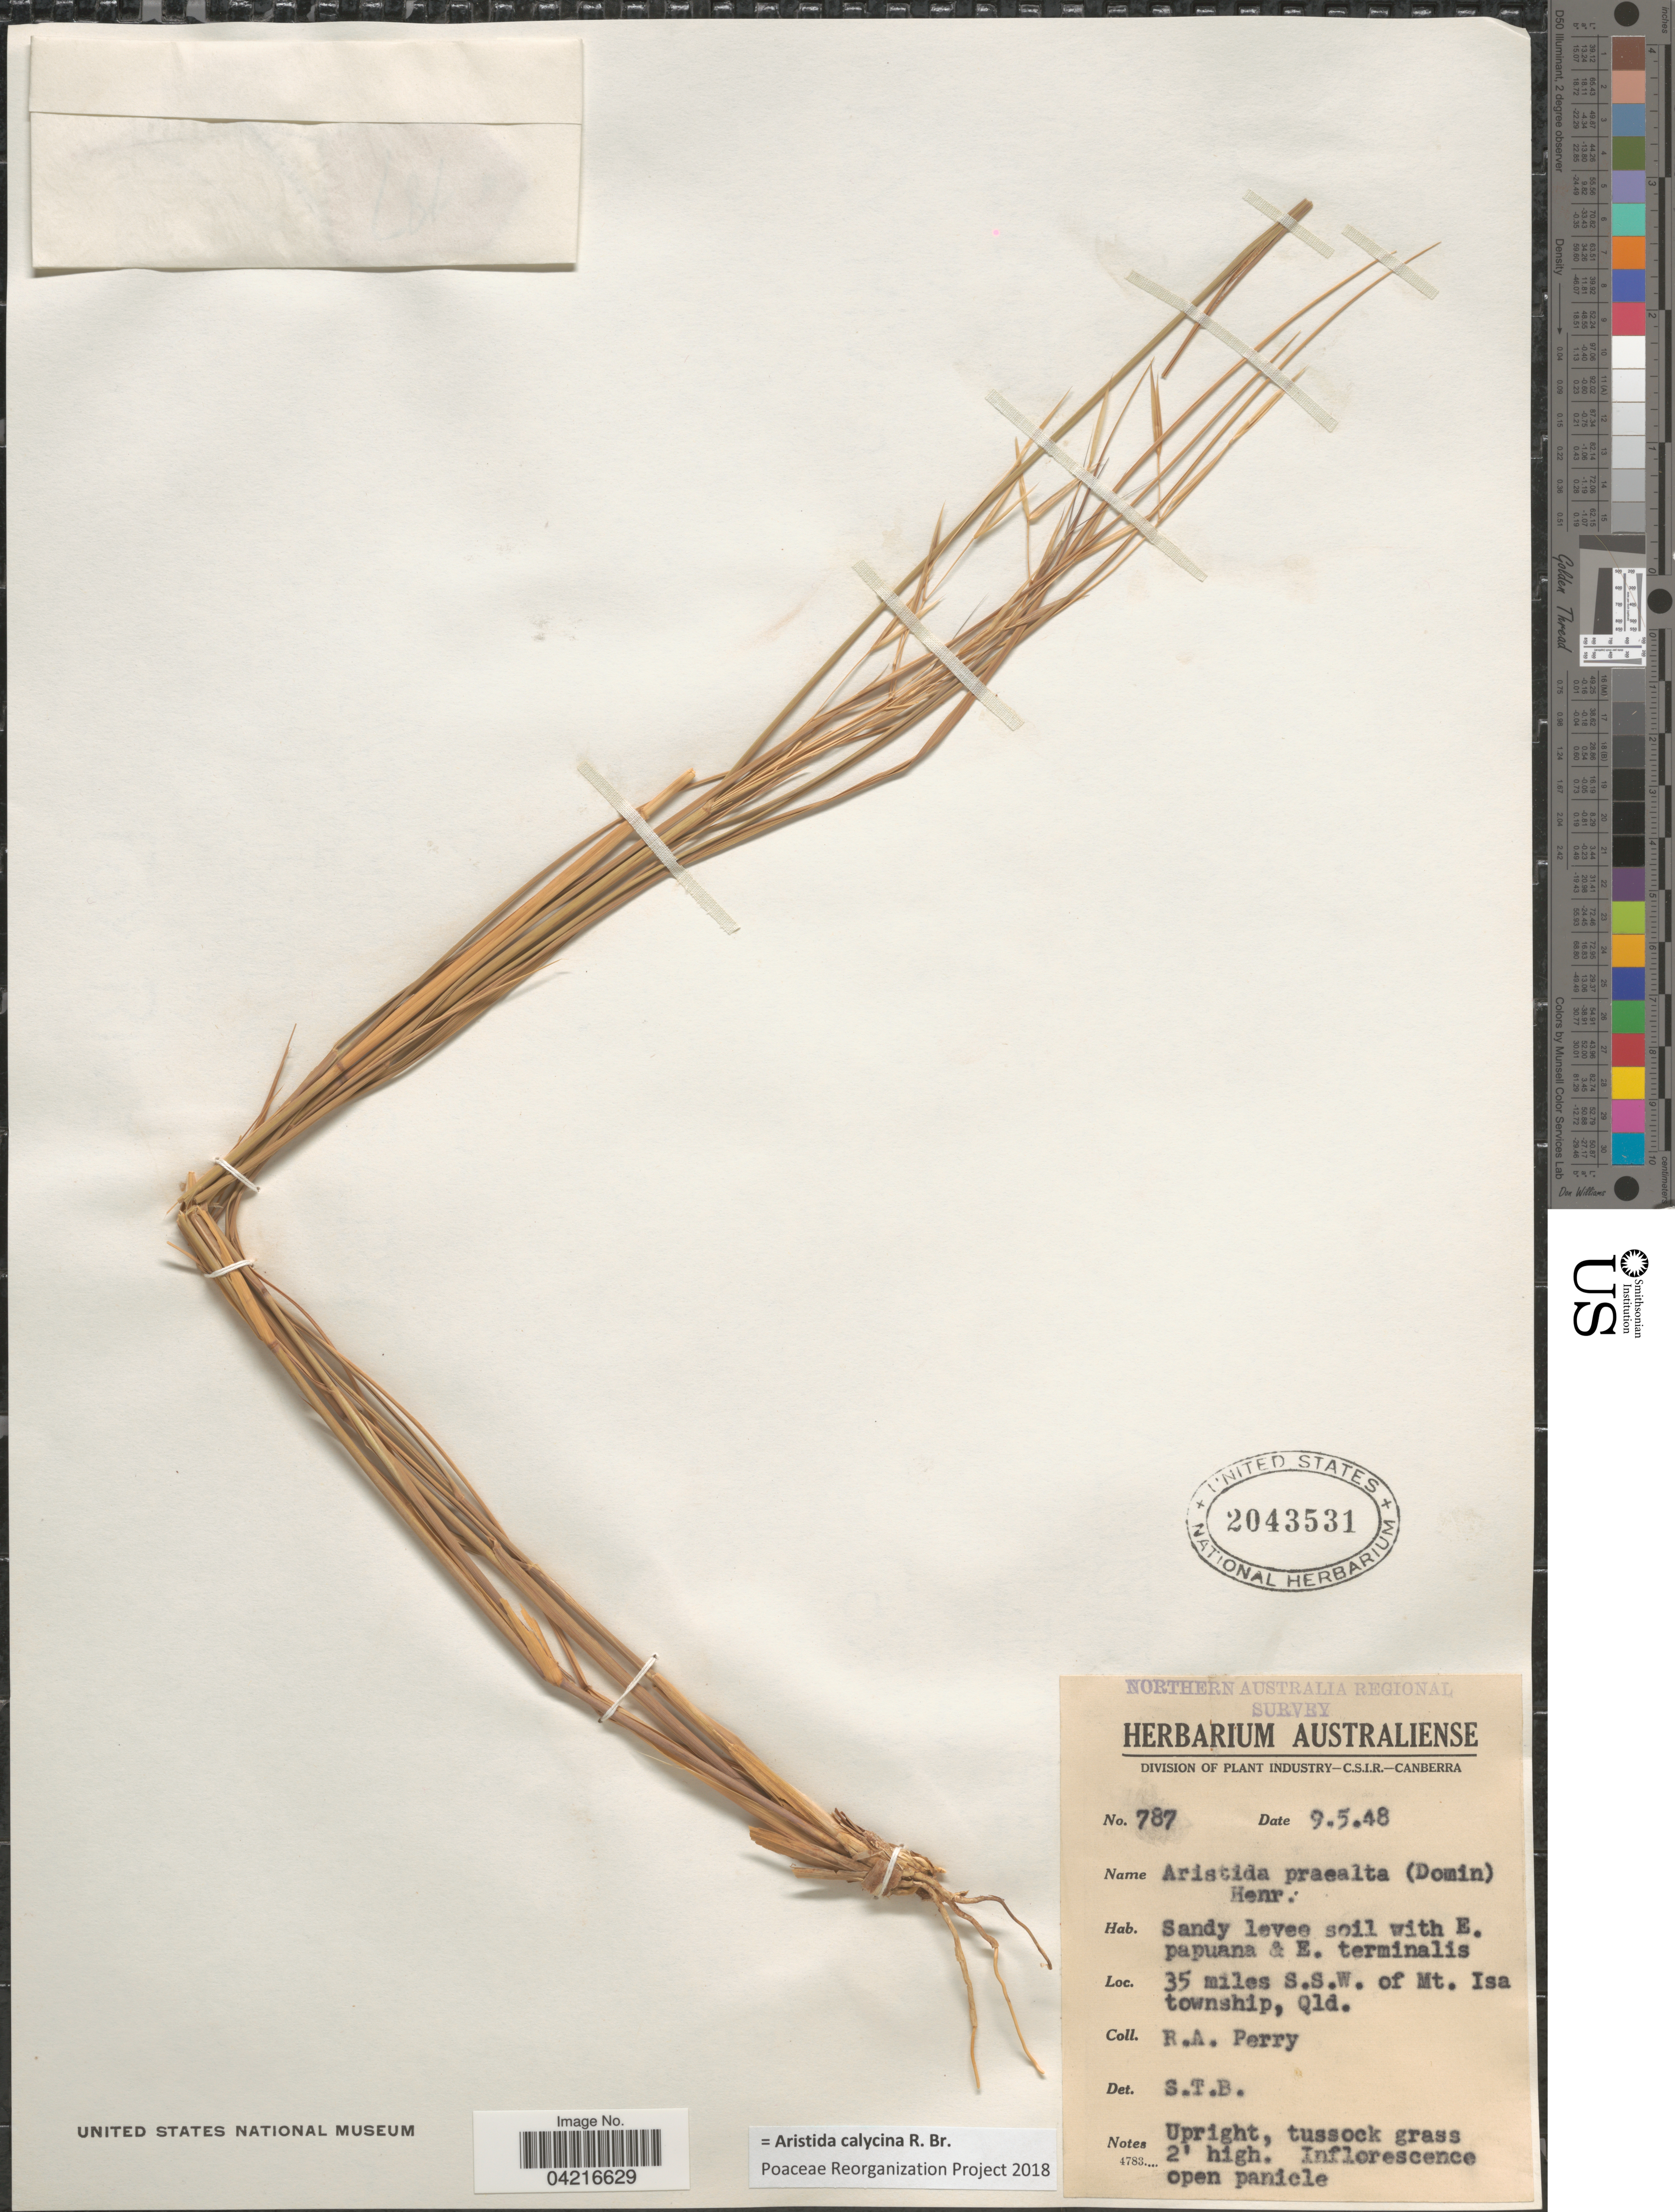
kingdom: Plantae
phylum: Tracheophyta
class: Liliopsida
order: Poales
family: Poaceae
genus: Aristida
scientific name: Aristida calycina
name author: R. Br.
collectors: Perry, R. A.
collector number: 787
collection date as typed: Transcribed d/m/y: 9/5/48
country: Australia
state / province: Queensland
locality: Northern Australia Regional Survey. 35 miles S.S.W. of Mt. Isa township.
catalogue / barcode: US 2043531